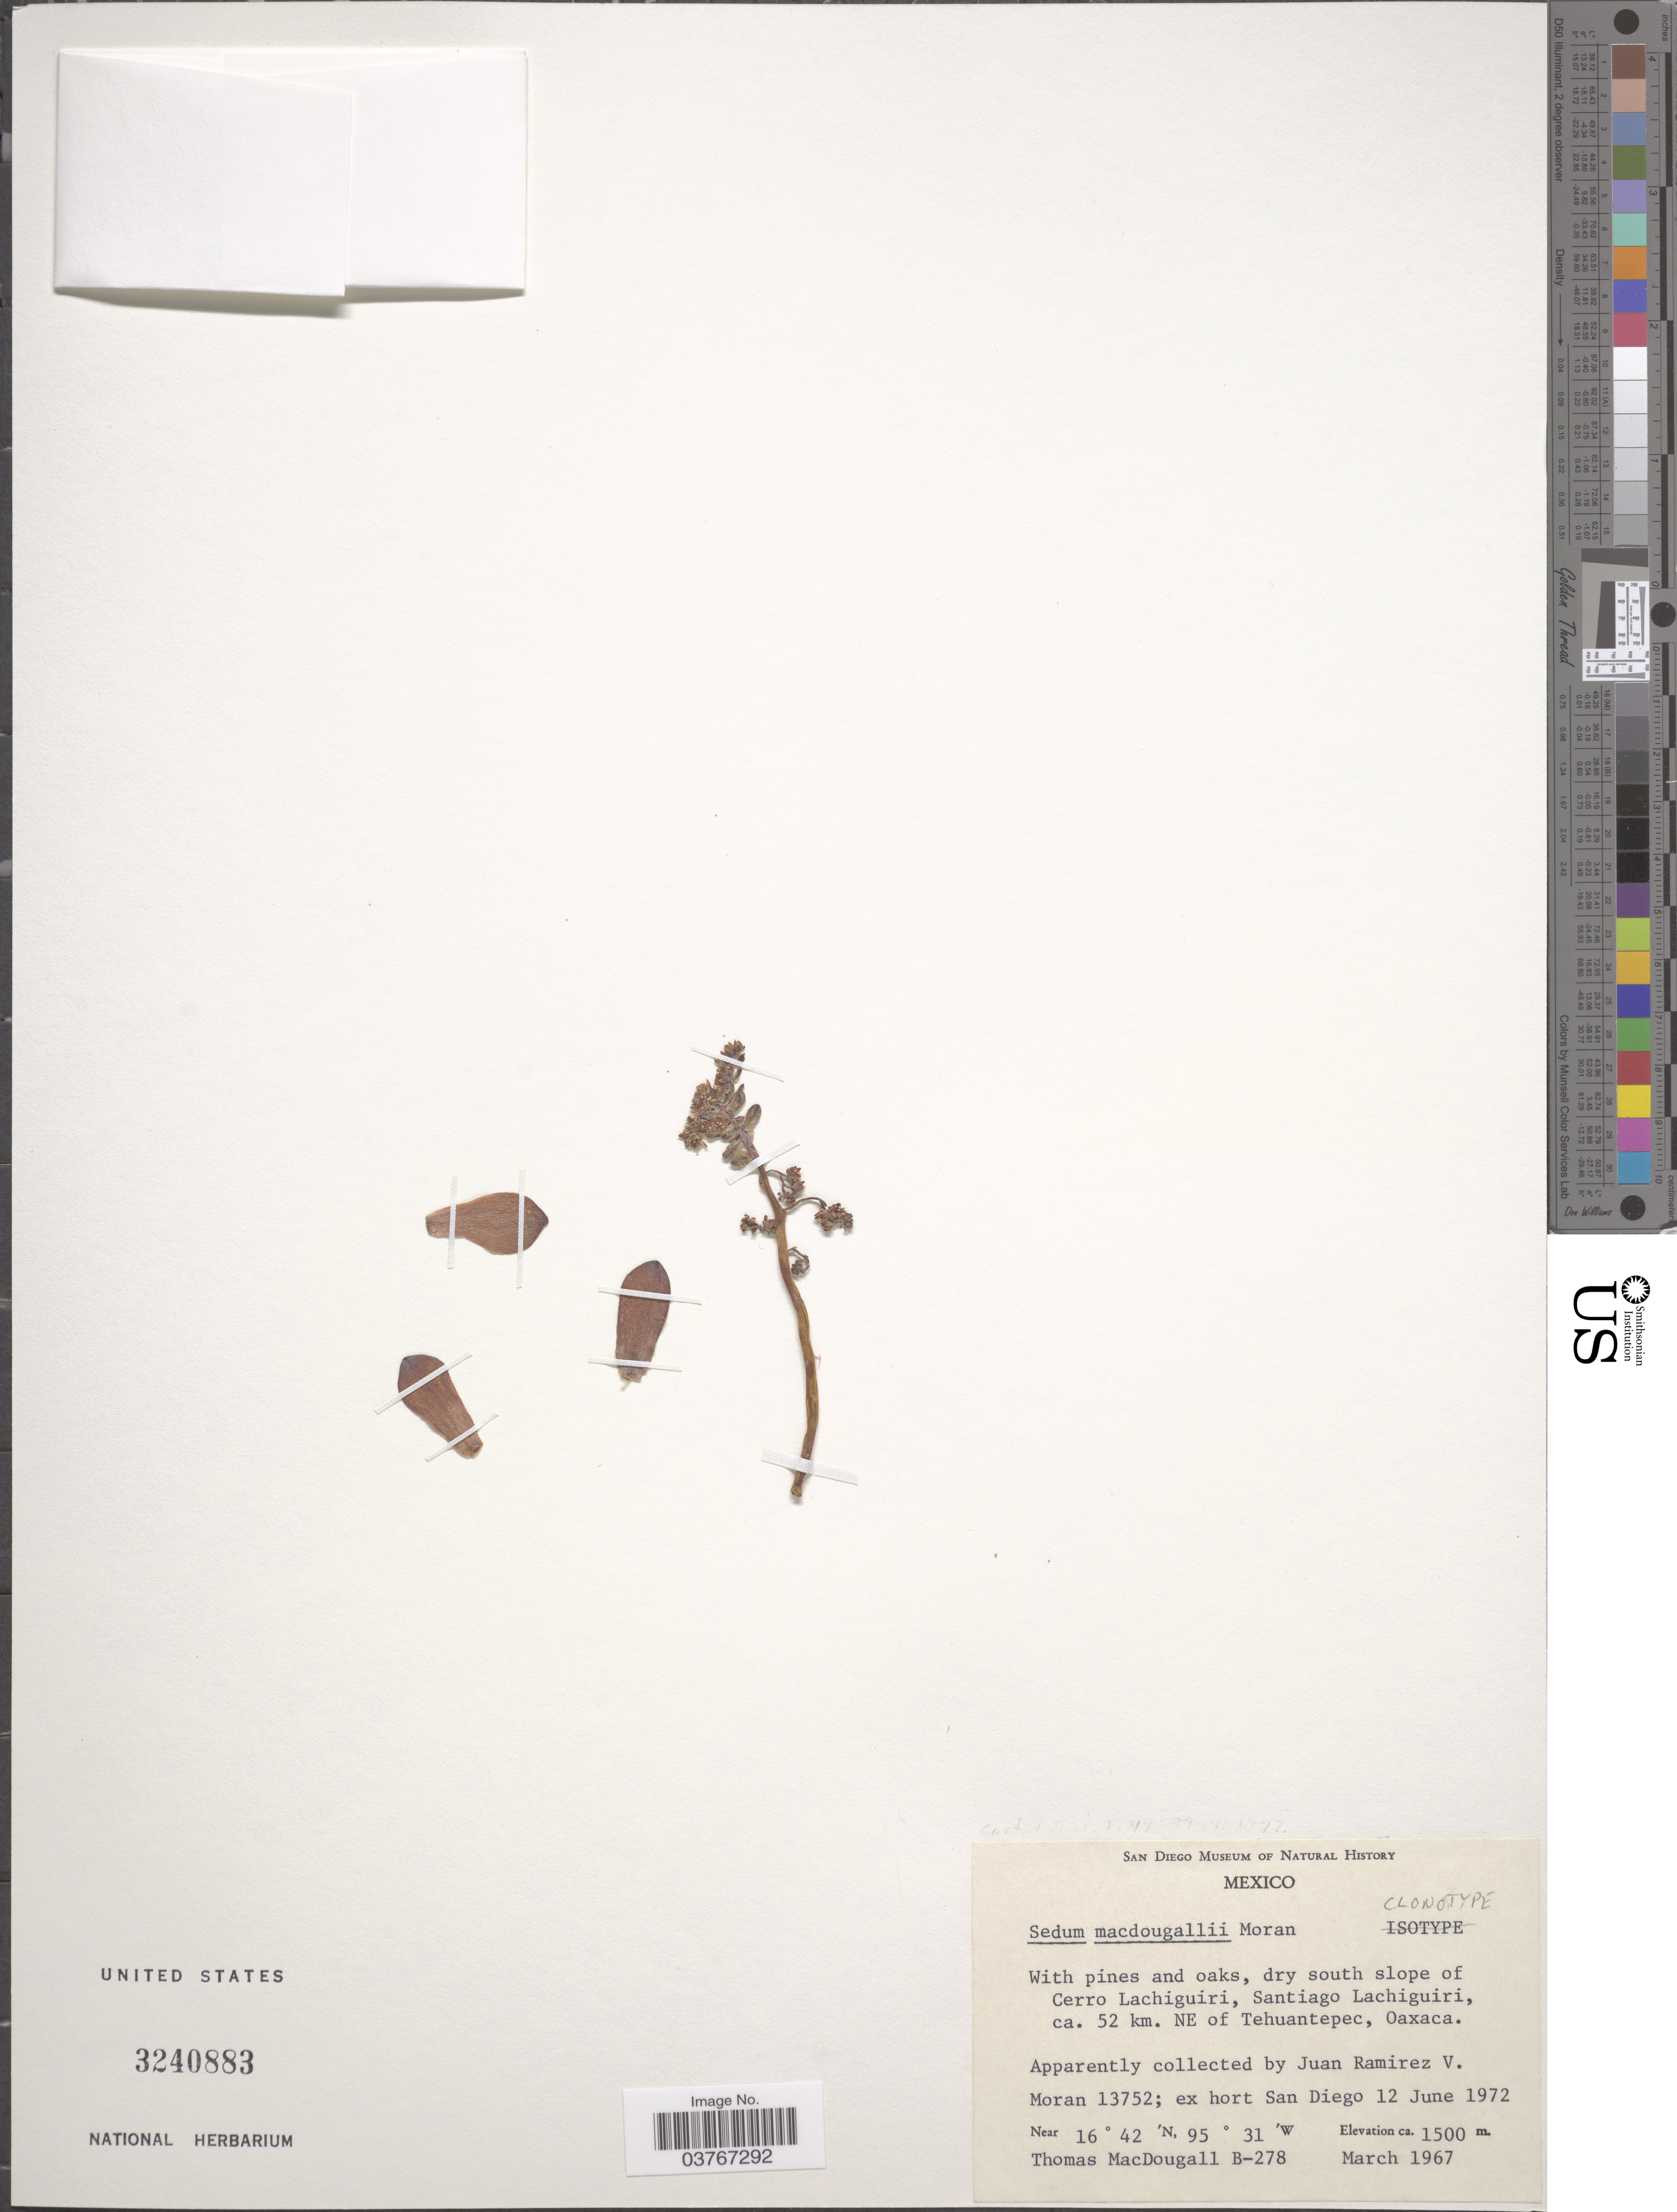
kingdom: Plantae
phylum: Tracheophyta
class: Magnoliopsida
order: Saxifragales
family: Crassulaceae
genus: Sedum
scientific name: Sedum macdougallii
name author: Moran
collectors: T. B. MacDougall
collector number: B-278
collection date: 1967-03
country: Mexico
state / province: Oaxaca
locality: Dry south slope of Cerro Lachiguiri, Santiago Lachiguiri, ca. 52 km. NE of Tehuantepec.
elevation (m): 1500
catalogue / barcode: US 3240883